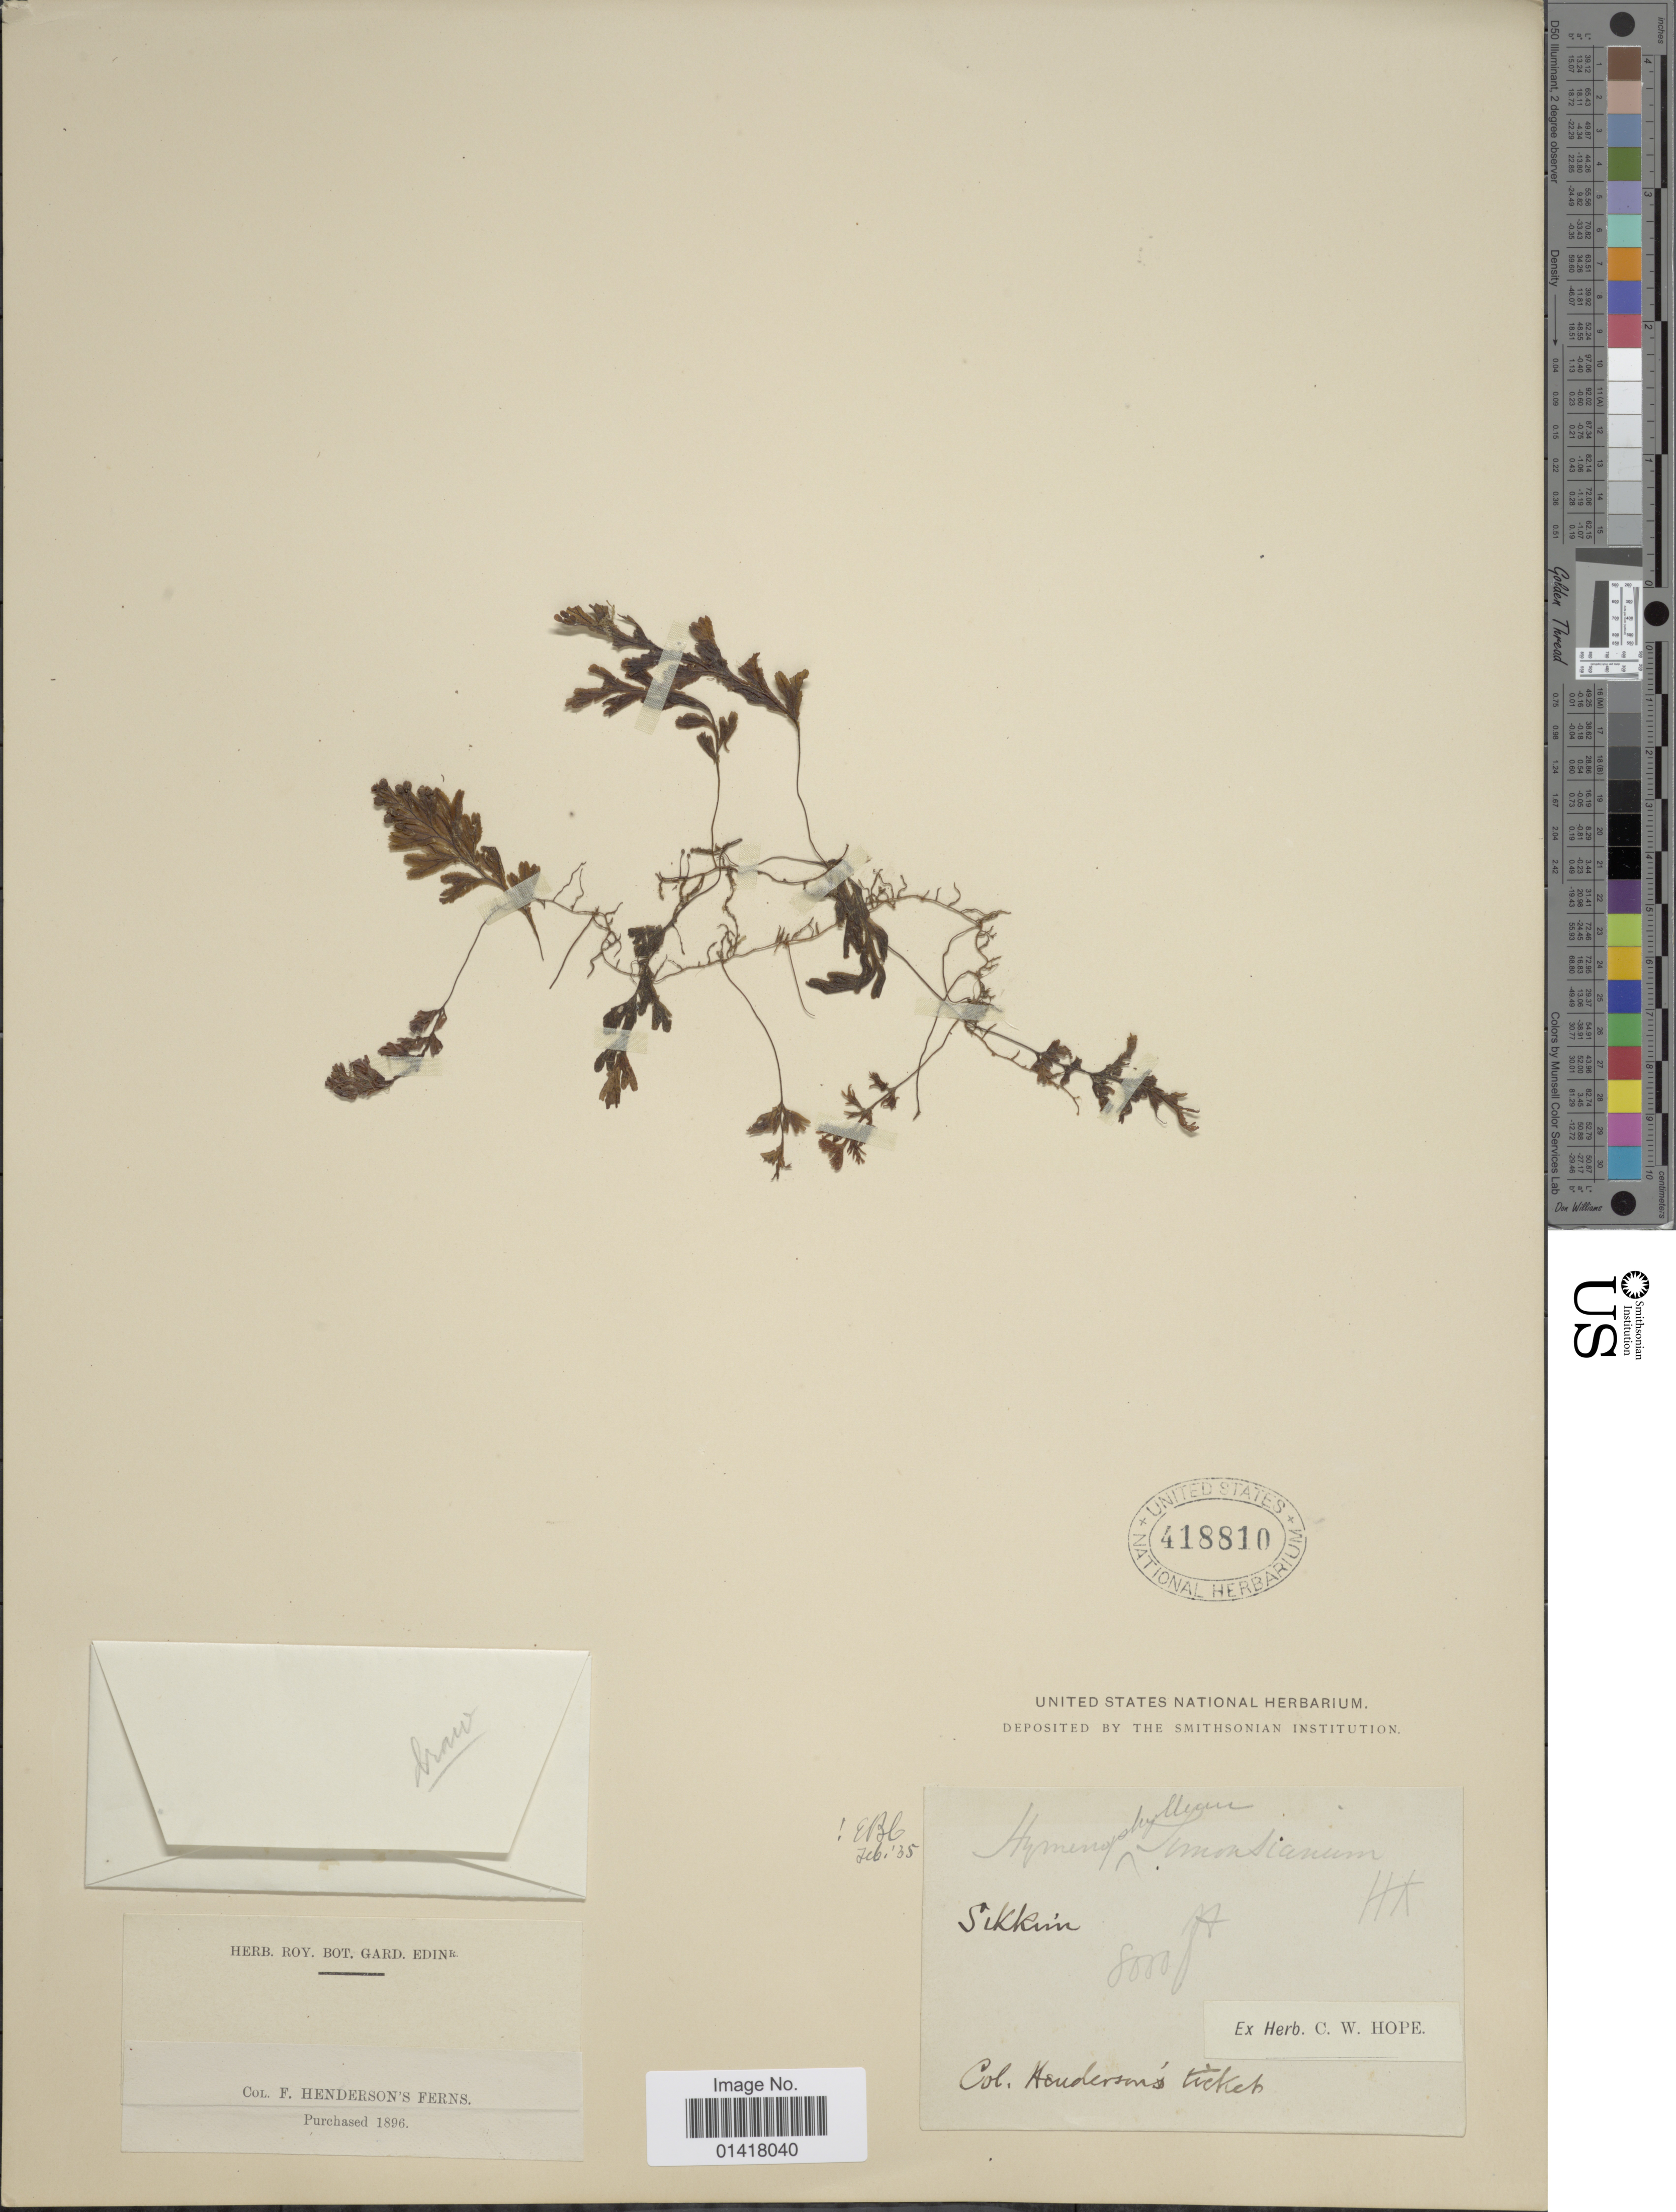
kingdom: Plantae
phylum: Tracheophyta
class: Polypodiopsida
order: Hymenophyllales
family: Hymenophyllaceae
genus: Hymenophyllum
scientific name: Hymenophyllum simonsianum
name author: Hook.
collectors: ex herb. C. W. Hope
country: India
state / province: Sikkim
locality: Henderson's ticket [interpreted]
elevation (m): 2438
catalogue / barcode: US 418810